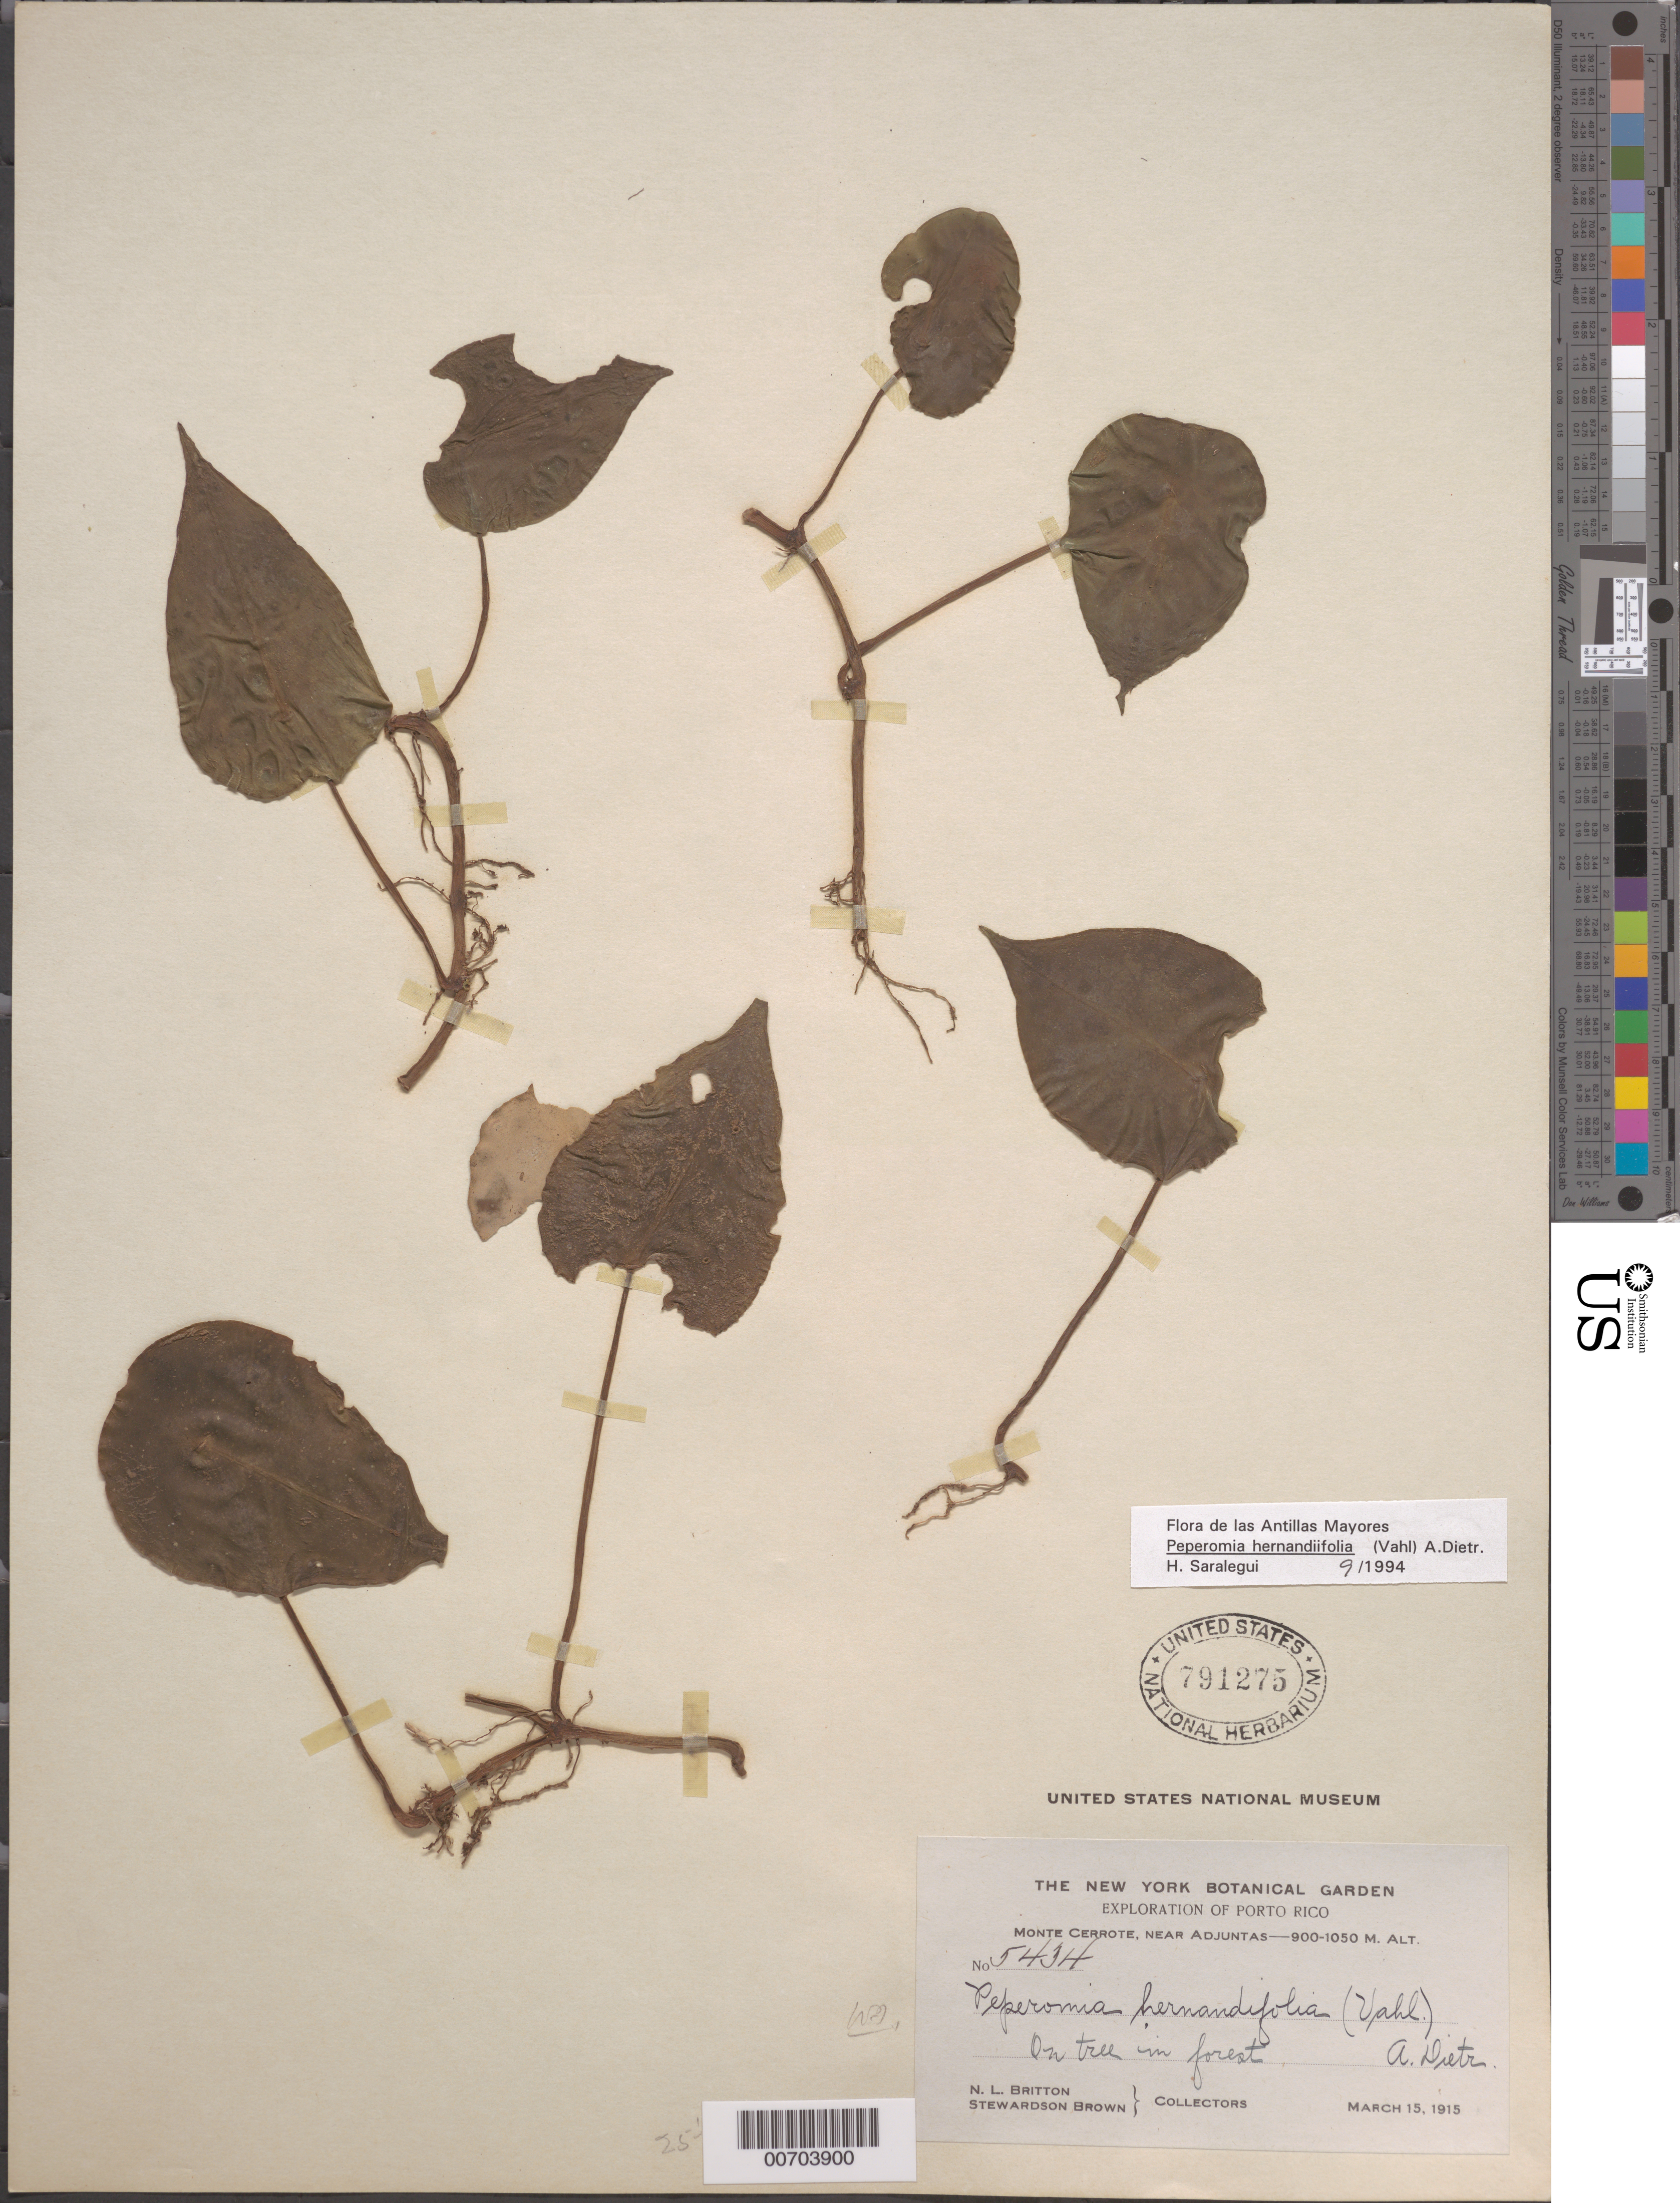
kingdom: Plantae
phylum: Tracheophyta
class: Magnoliopsida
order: Piperales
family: Piperaceae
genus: Peperomia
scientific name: Peperomia hernandiifolia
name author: (Vahl) A. Dietr.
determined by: Saralegui Boza, H.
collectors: N. Britton & S. Brown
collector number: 5434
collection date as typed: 15 Mar 1915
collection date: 1915-03-15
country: Puerto Rico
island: Greater Antilles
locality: Monte Cerrote, Adjuntas, vic of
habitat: on tree in forest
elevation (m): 900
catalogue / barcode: US 791275